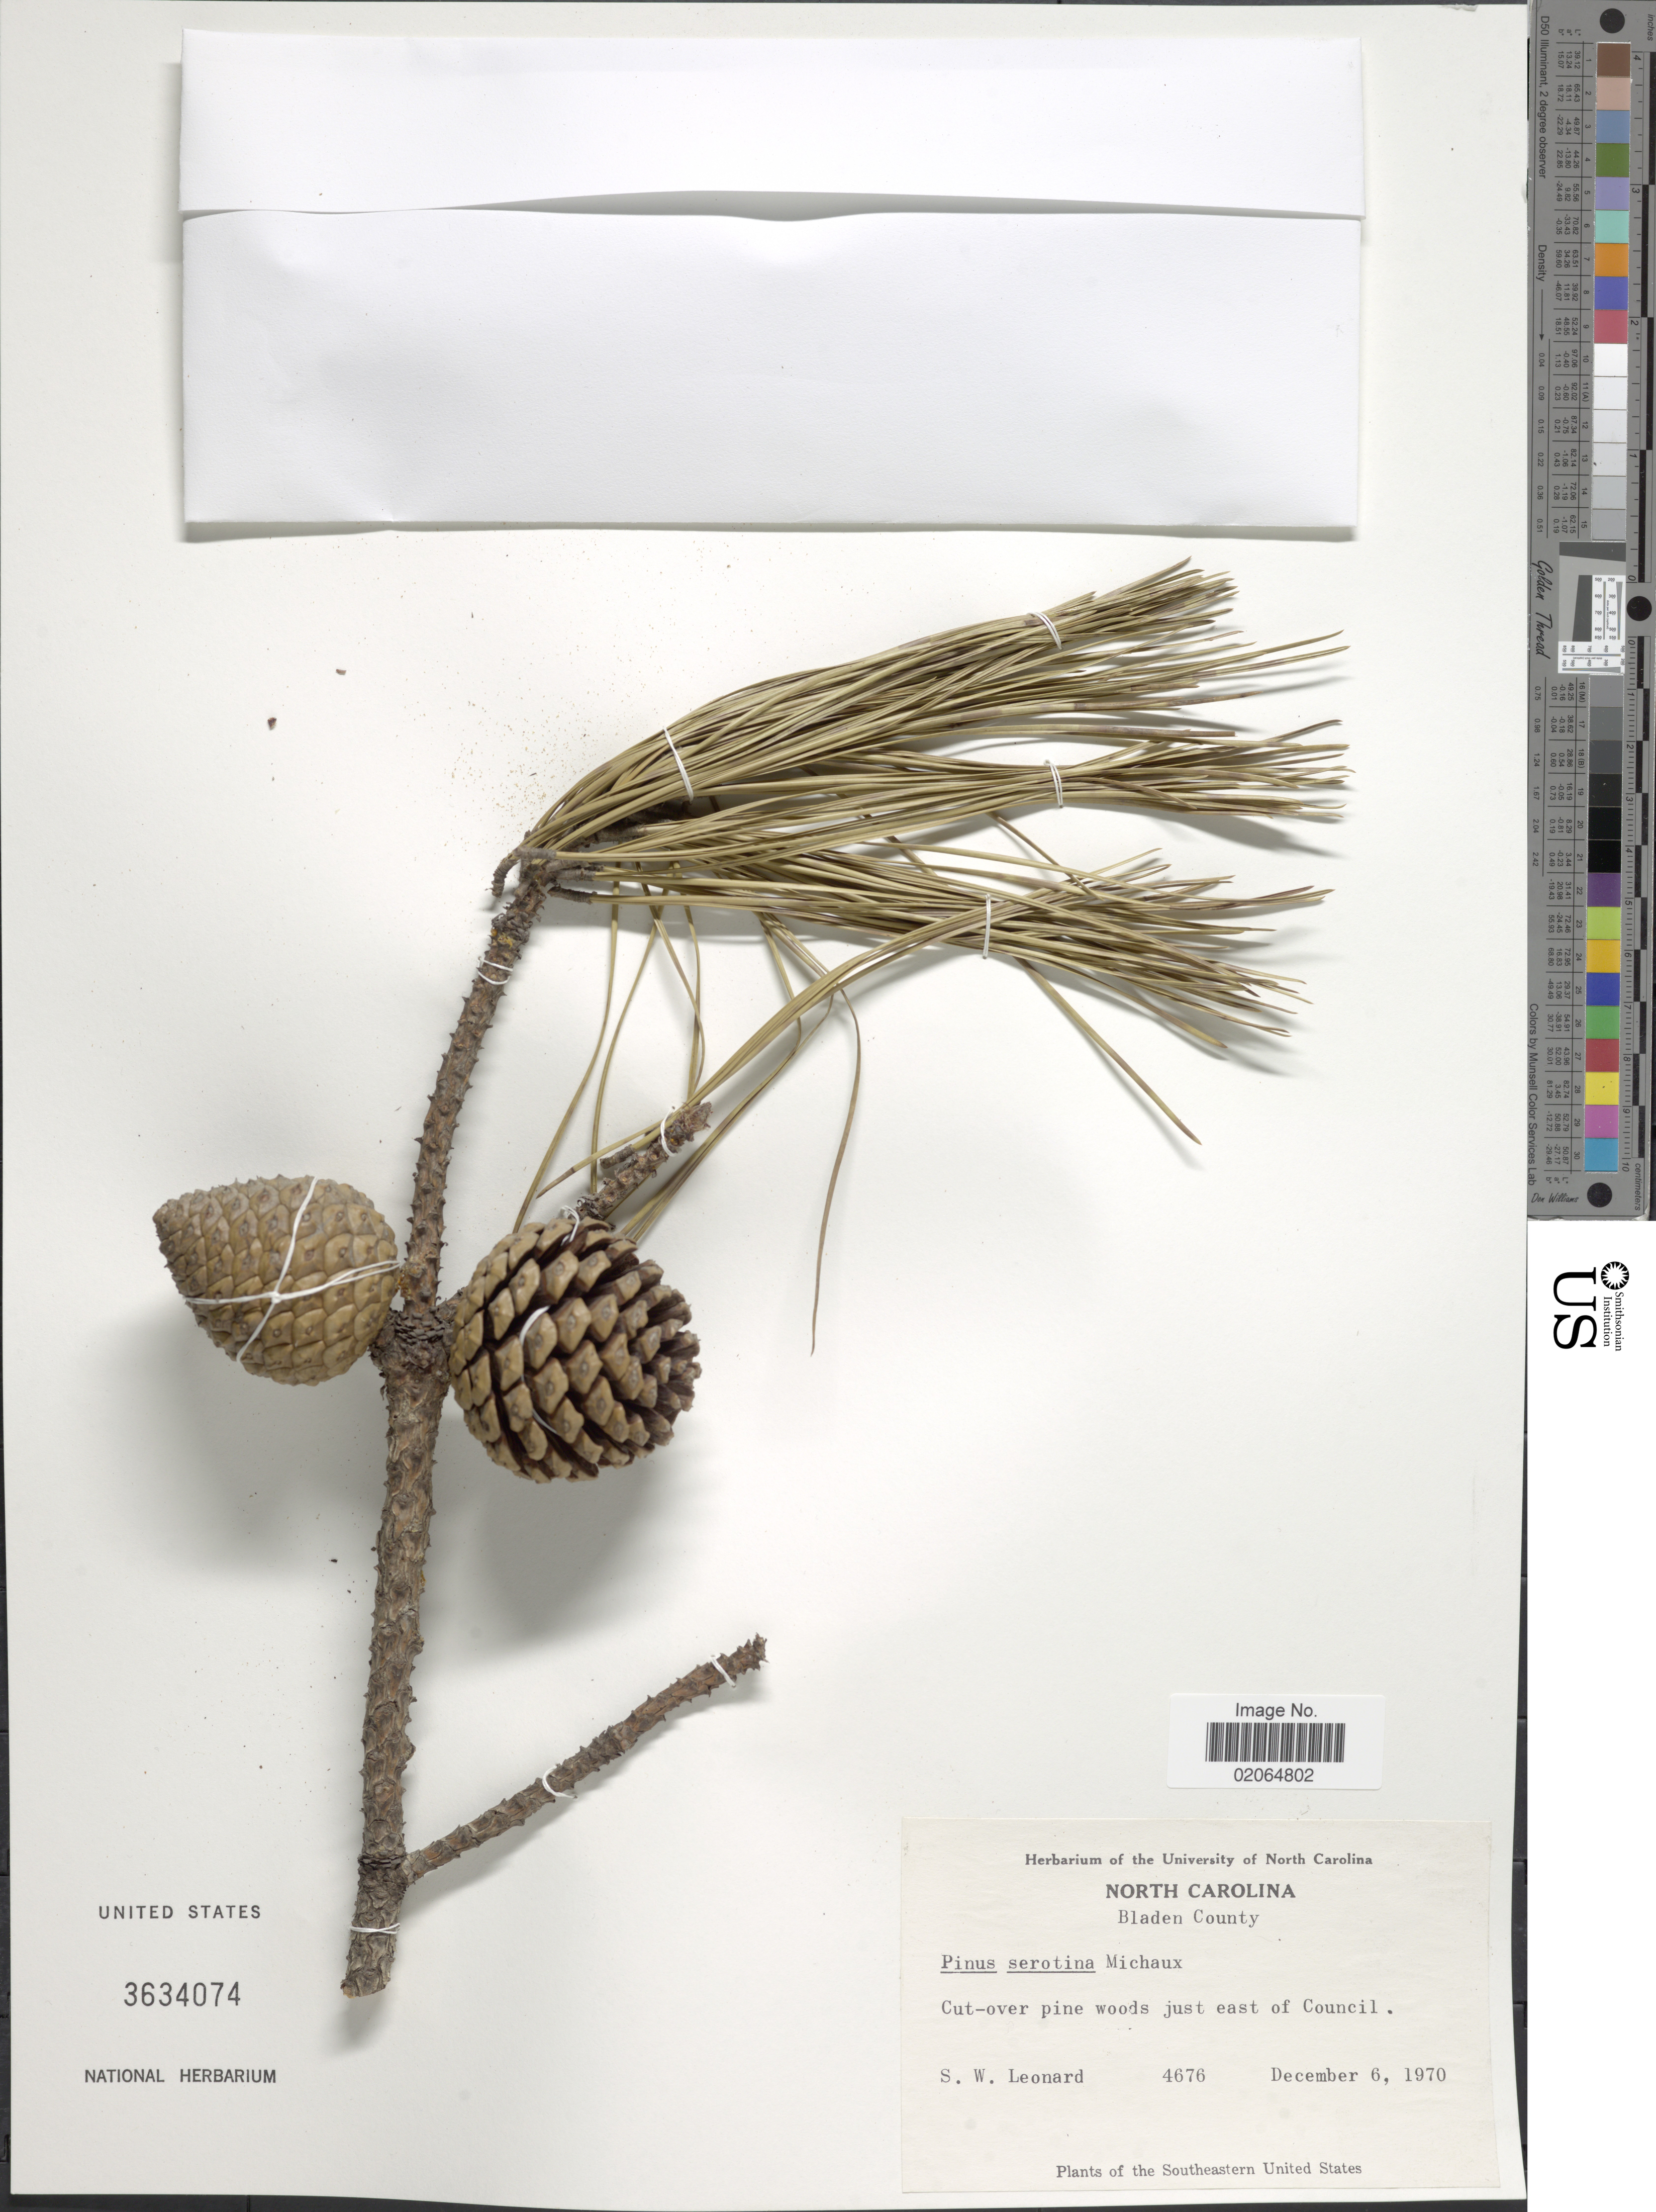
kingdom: Plantae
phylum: Tracheophyta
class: Pinopsida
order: Pinales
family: Pinaceae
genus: Pinus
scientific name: Pinus serotina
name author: Michx.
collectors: S. W. Leonard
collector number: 4676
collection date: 1970-12-06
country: United States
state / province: North Carolina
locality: Cut- over pine woods just east of Council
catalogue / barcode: US 3634074